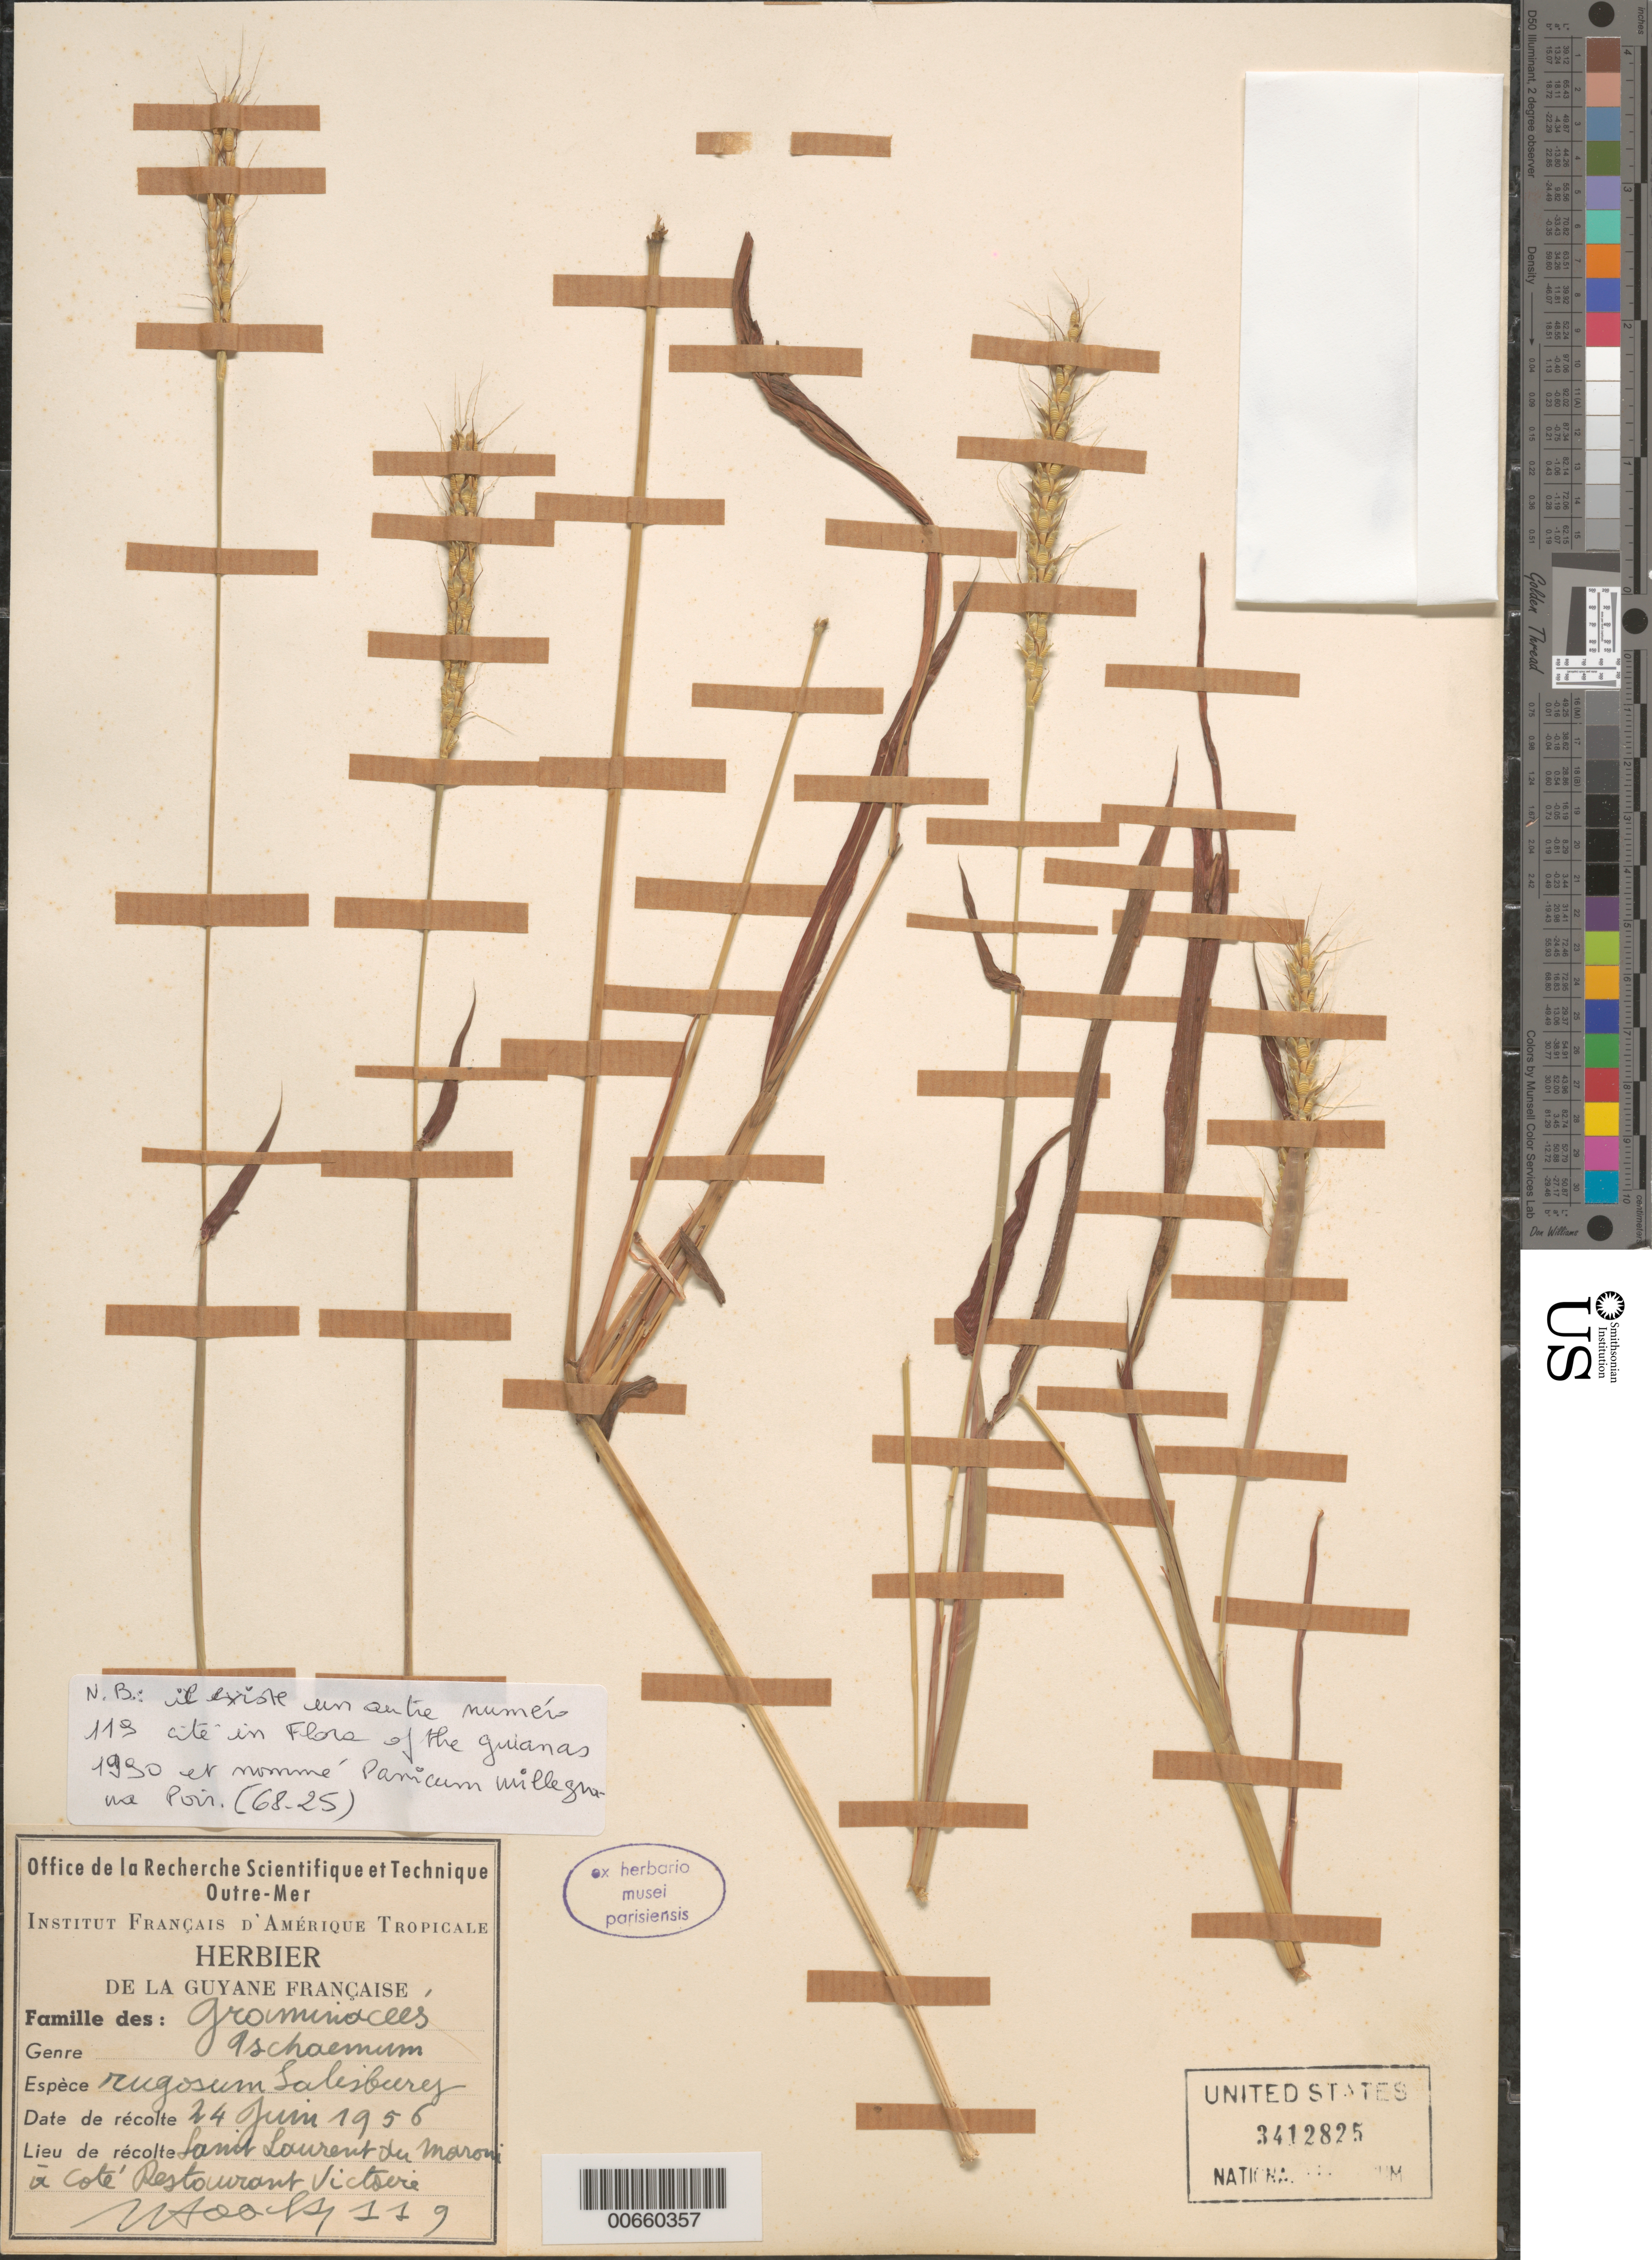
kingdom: Plantae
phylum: Tracheophyta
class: Liliopsida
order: Poales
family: Poaceae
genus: Ischaemum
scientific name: Ischaemum rugosum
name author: Salisb.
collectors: J. Hoock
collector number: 119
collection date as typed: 24-Jun-56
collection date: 1956-06-24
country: French Guiana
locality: Saint Laurent du Maroni, coté Restaurant Victorie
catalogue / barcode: US 3412825